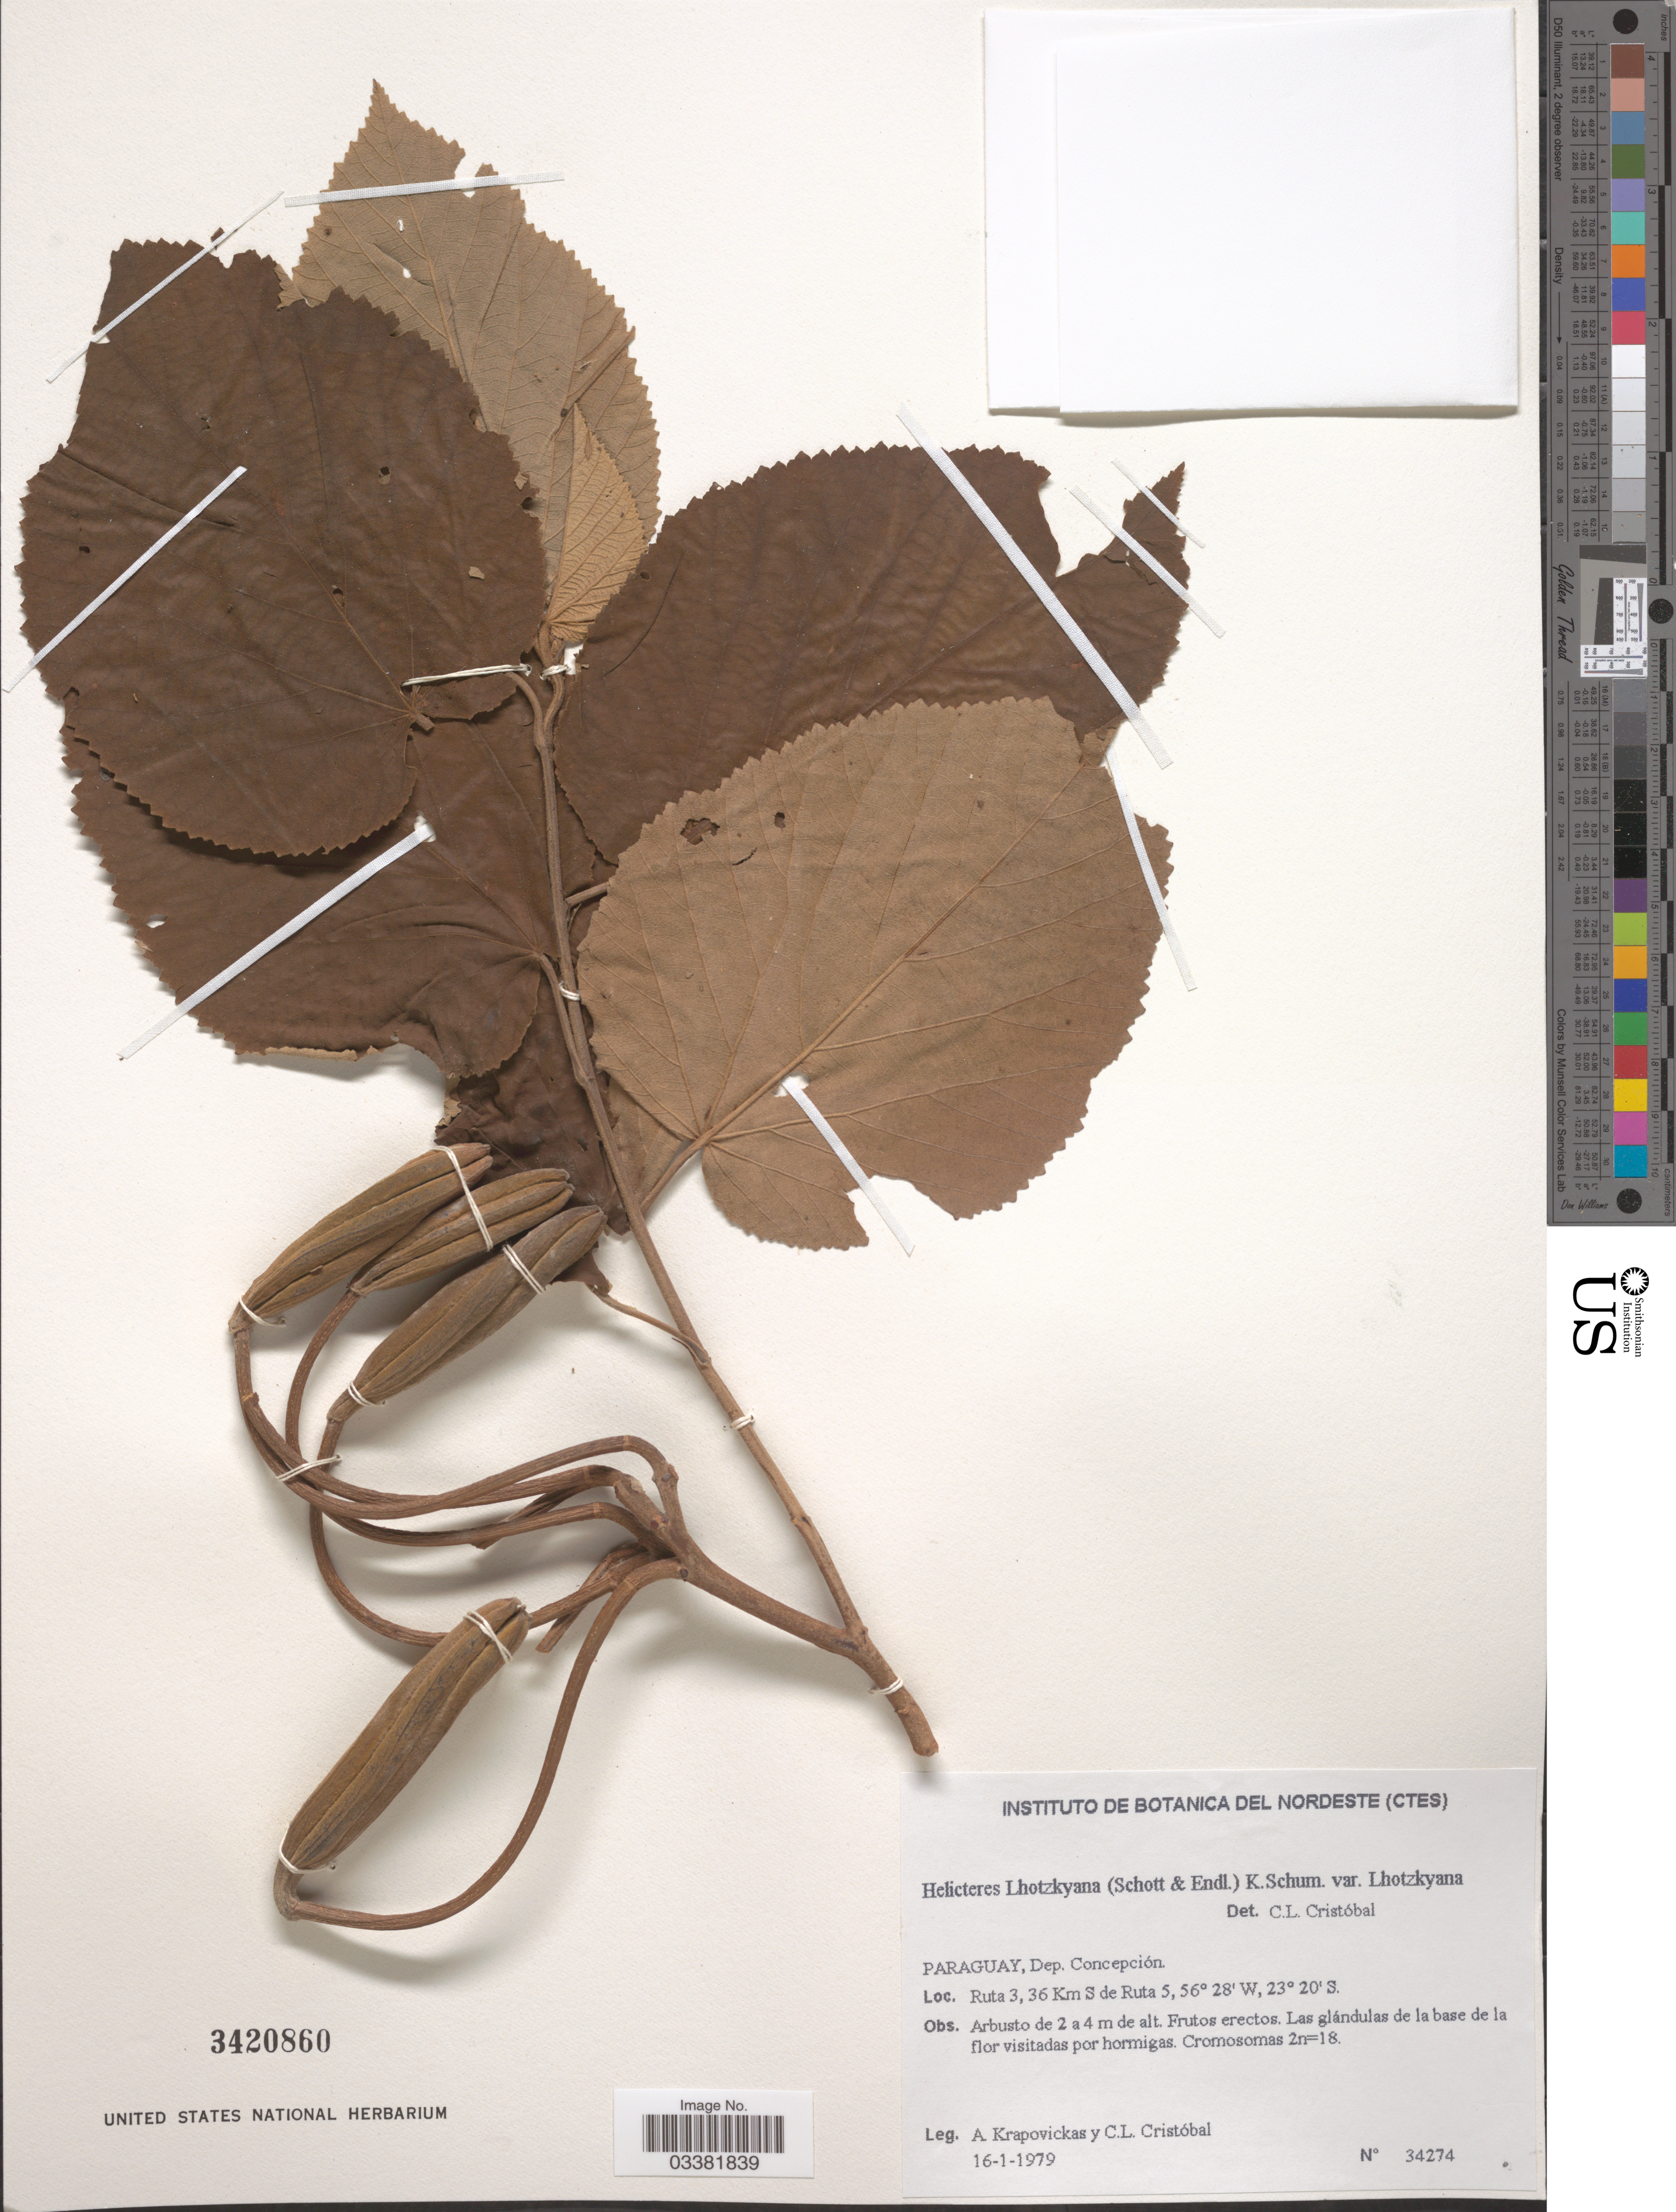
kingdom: Plantae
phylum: Tracheophyta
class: Magnoliopsida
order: Malvales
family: Malvaceae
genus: Helicteres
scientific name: Helicteres lhotzkyana var. lhotzkyana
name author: K. Schum.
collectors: A. Krapovickas & C. L. Cristóbal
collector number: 34274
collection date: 1979-01-16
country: Paraguay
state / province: Concepcion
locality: Dep. Concepción. Ruta 3, 36 Km S de Ruta.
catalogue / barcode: US 3420860